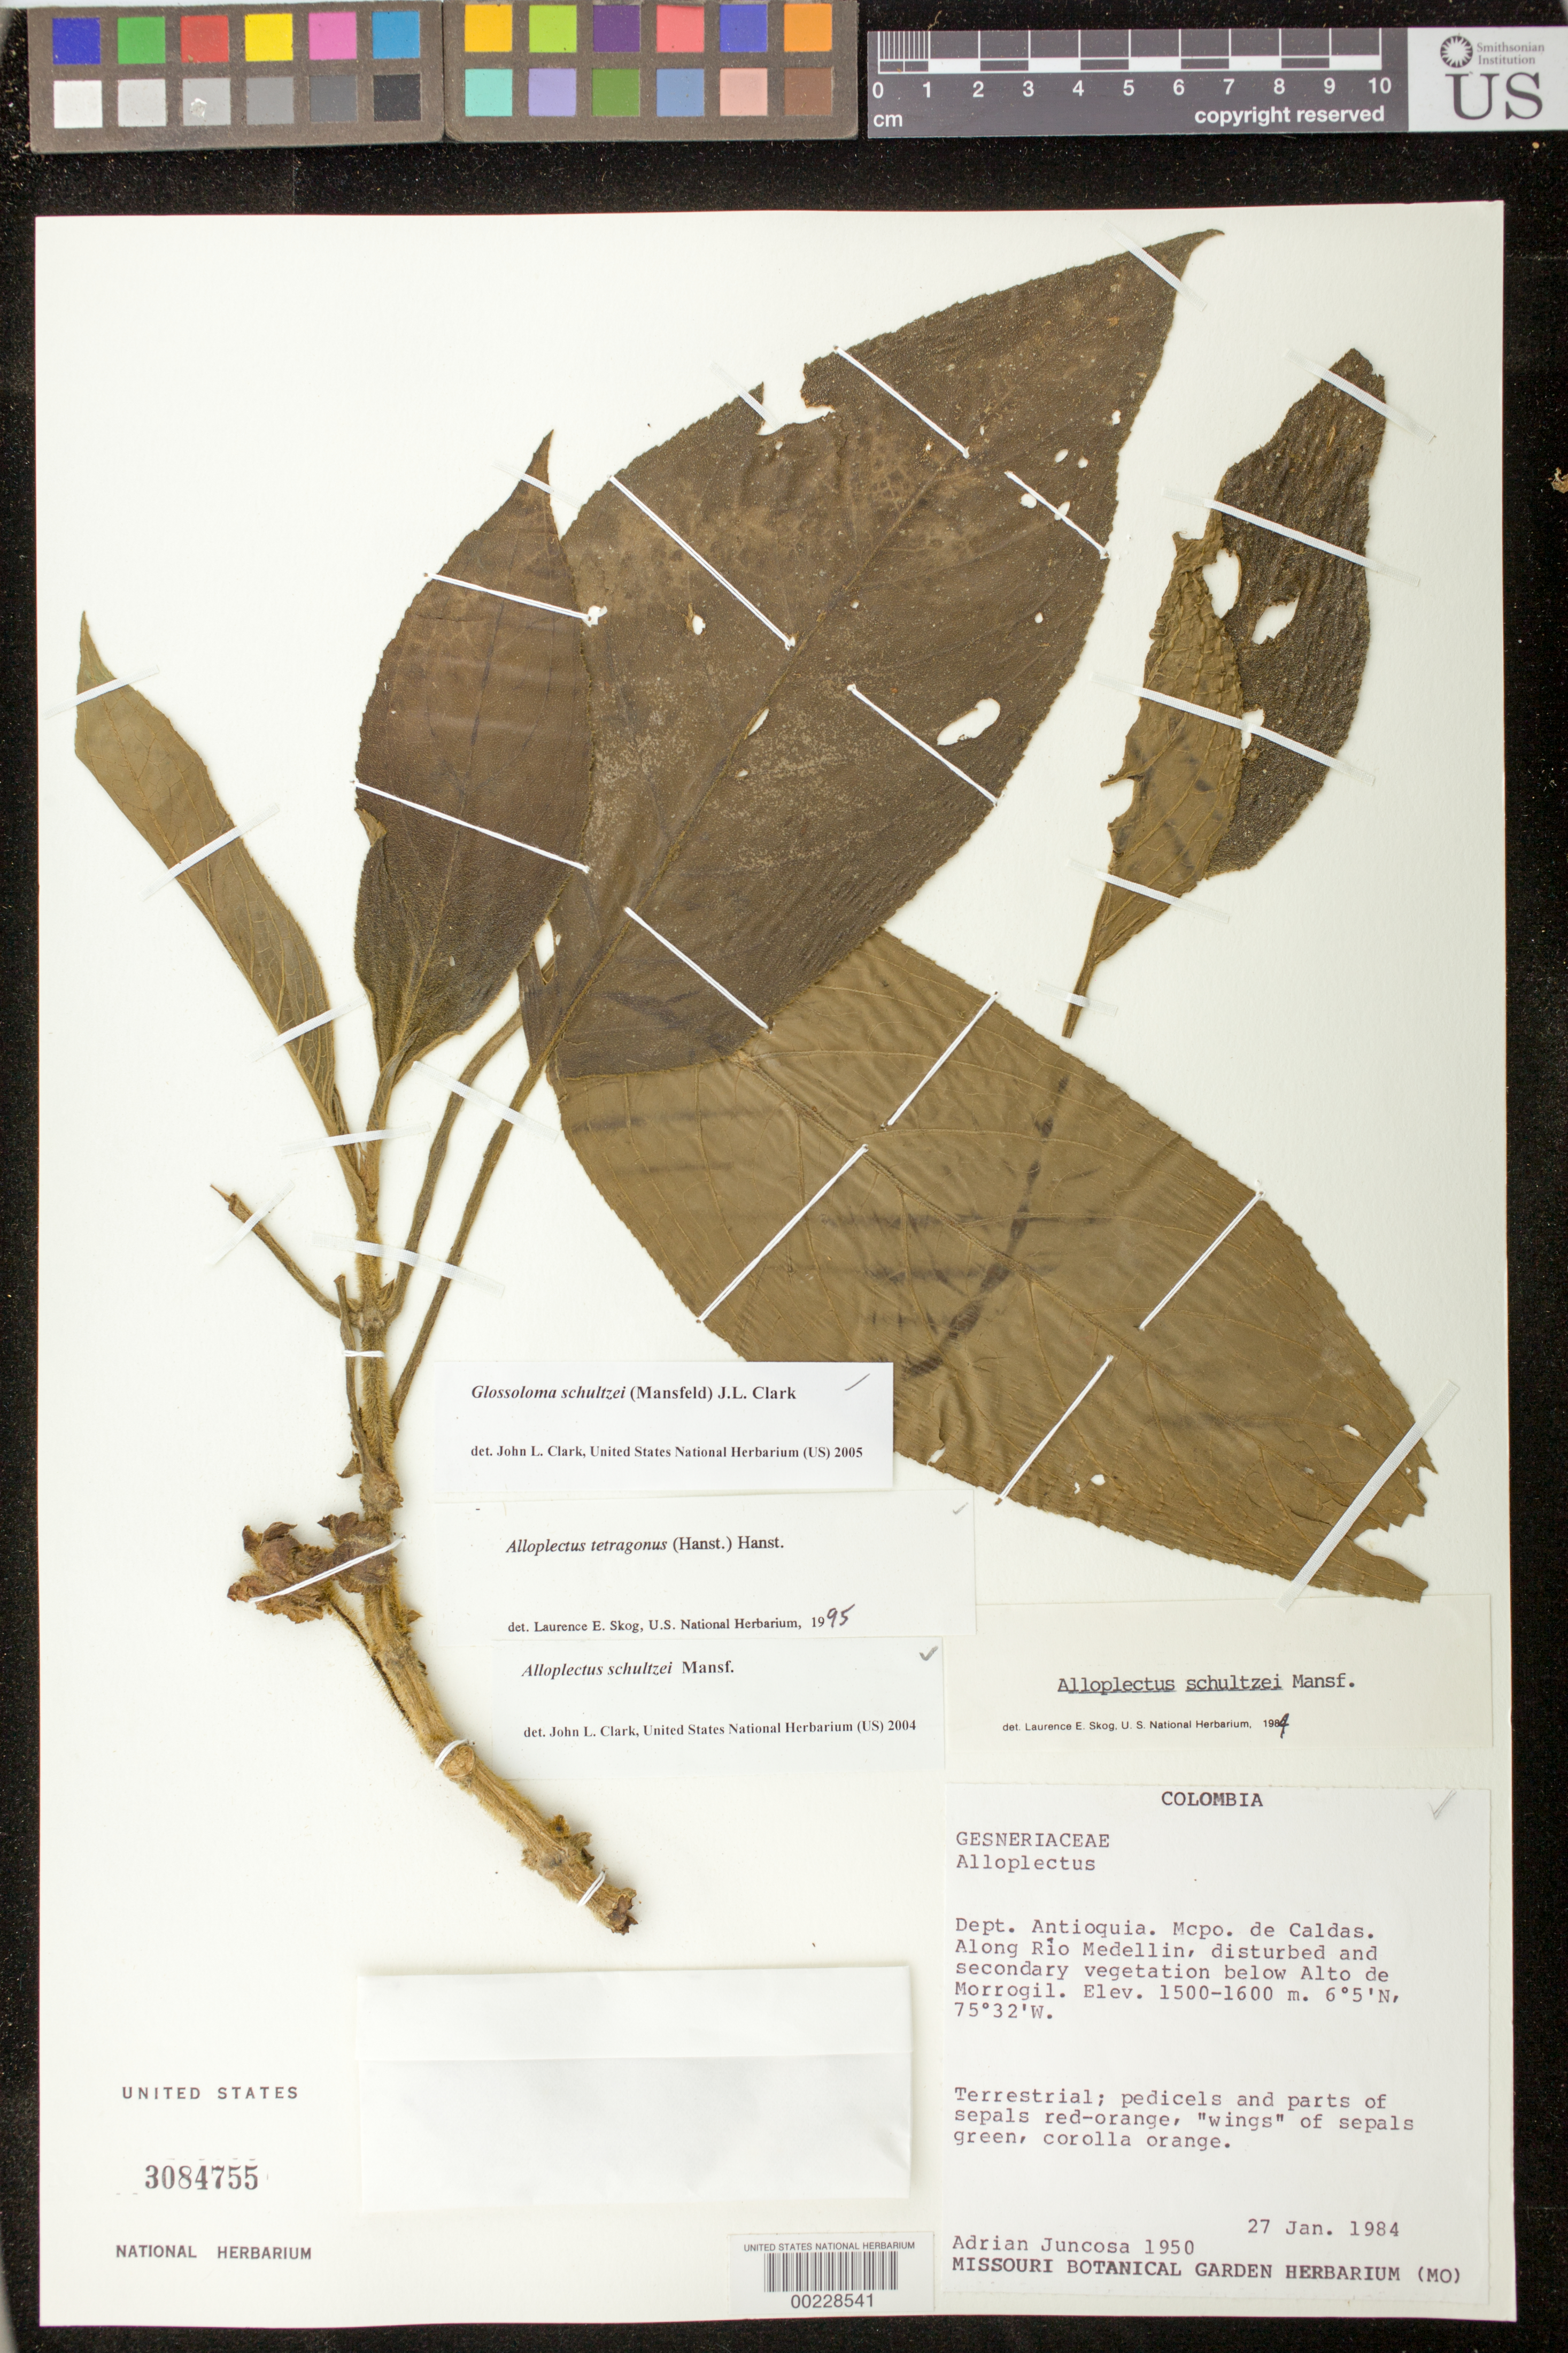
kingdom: Plantae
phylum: Tracheophyta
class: Magnoliopsida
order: Lamiales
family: Gesneriaceae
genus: Glossoloma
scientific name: Glossoloma schultzei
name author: (Mansf.) J.L. Clark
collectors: A. Juncosa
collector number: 1950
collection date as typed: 27 Jan 1984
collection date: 1984-01-27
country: Colombia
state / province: Antioquia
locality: Mpio. de Caldas, along Río Medellin, below Alto de Morrogil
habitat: Disturbed and secondary vegetation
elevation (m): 1500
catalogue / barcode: US 3084755